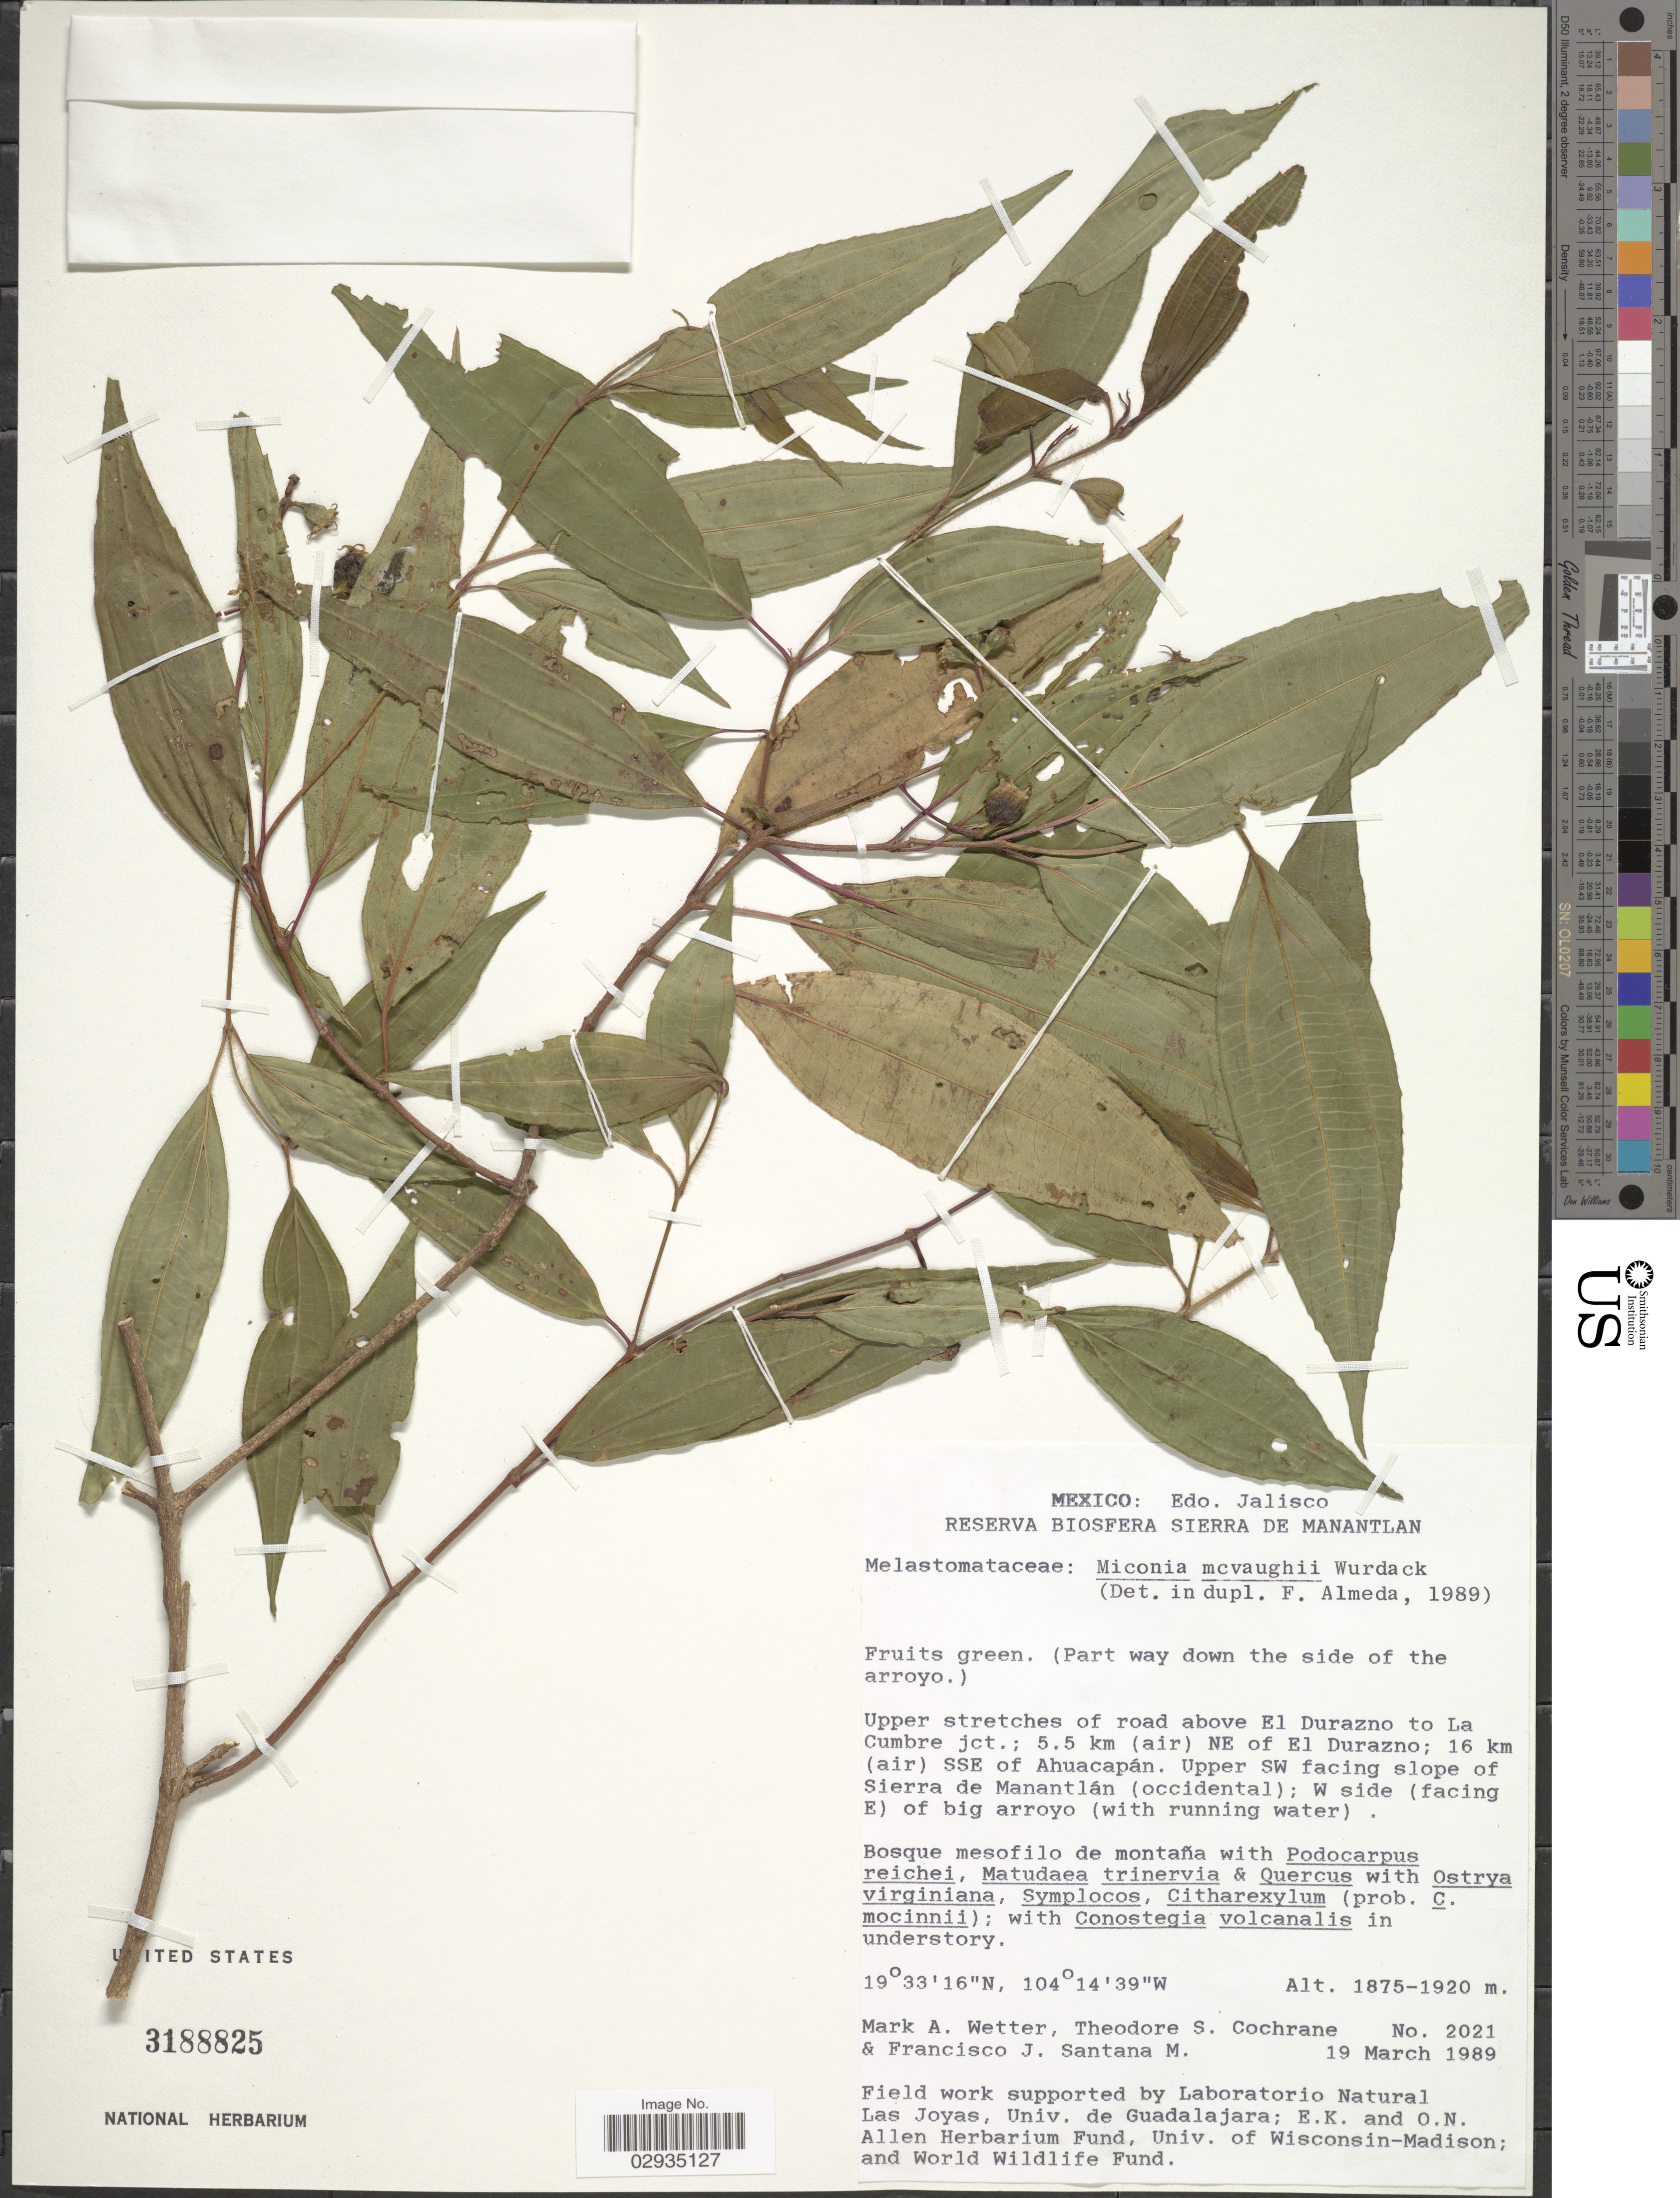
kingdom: Plantae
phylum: Tracheophyta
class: Magnoliopsida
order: Myrtales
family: Melastomataceae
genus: Miconia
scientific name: Miconia mcvaughii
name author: Wurdack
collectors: M. Wetter, T. S. Cochrane & F. J. Santana M.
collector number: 2021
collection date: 1989-03-19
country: Mexico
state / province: Jalisco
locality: Upper stretches of road above El Durazno to La Cumbre jct.; 5.5 km (air) NE of El Duranzo; 16 km (air) SSE of Ahuacapán. Upper SW facing slope of Sierra de Manatlán (occidental); W side (facing E) of big arroyo (with running water).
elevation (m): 1875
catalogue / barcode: US 3188825